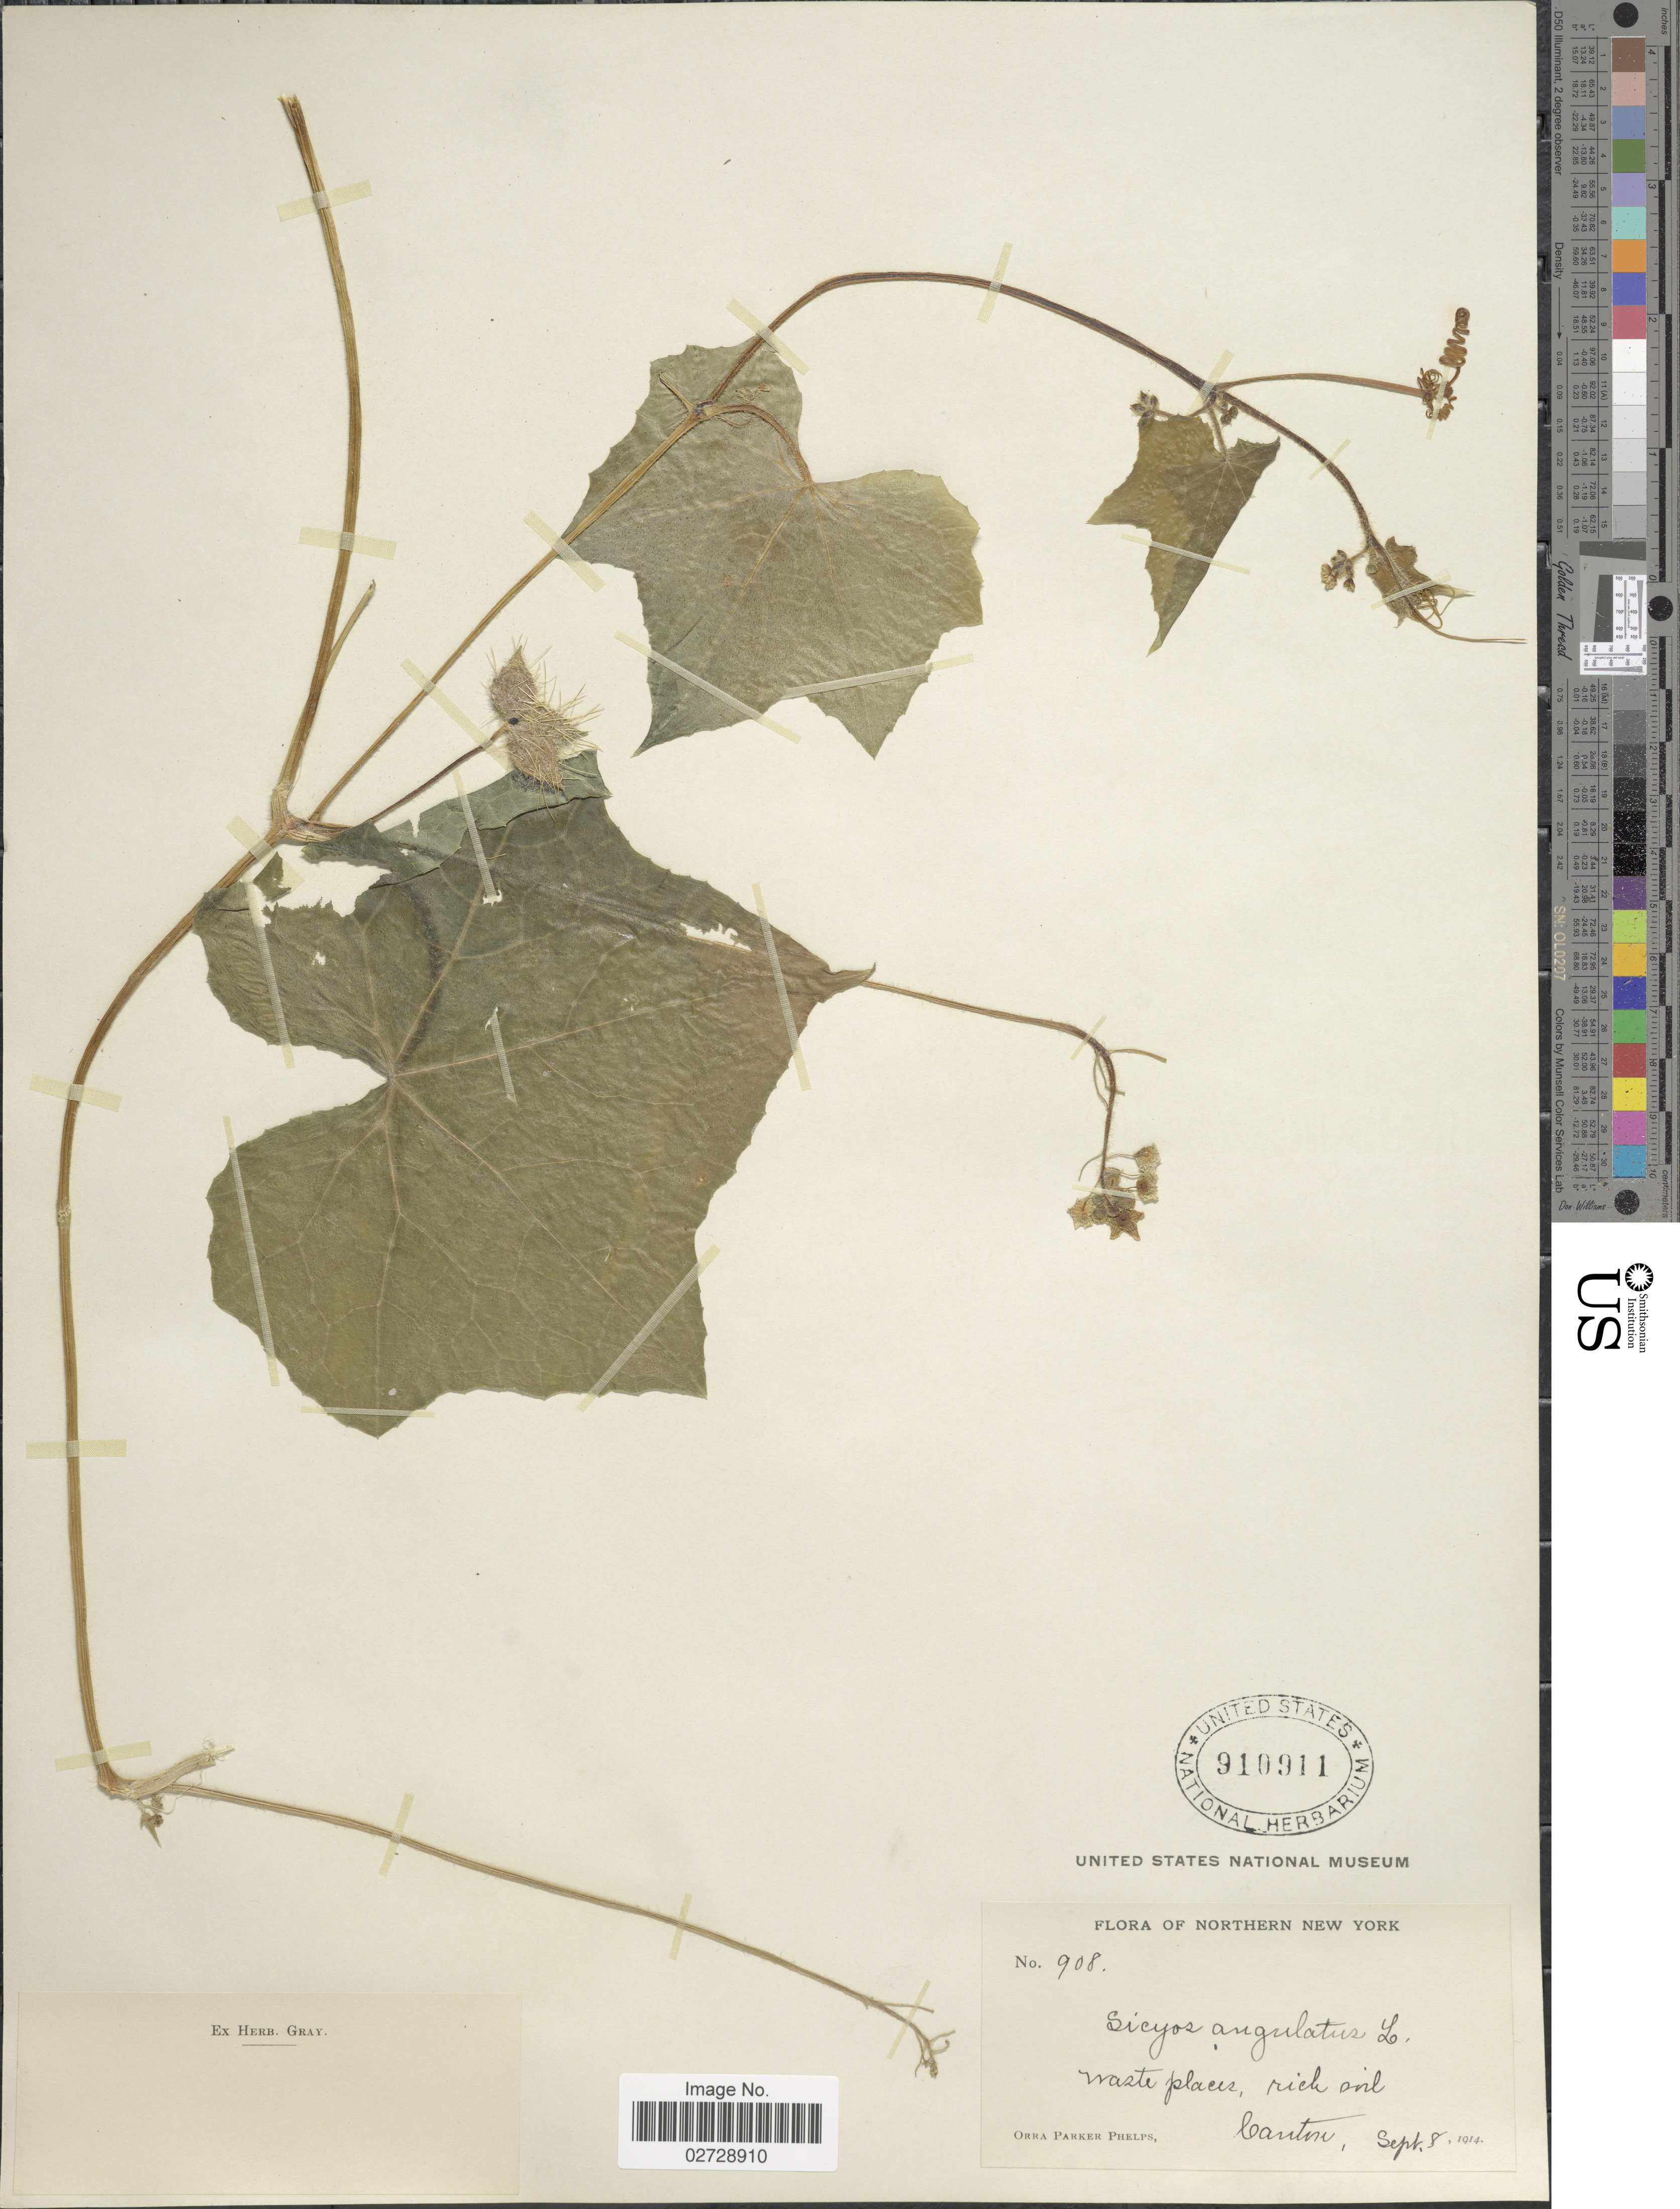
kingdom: Plantae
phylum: Tracheophyta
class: Magnoliopsida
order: Cucurbitales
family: Cucurbitaceae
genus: Sicyos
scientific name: Sicyos angulatus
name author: L.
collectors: O. P. Phelps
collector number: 908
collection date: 1914-09-08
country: United States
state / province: New York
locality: Northern New York, Waste places, rich soil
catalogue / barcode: US 910911